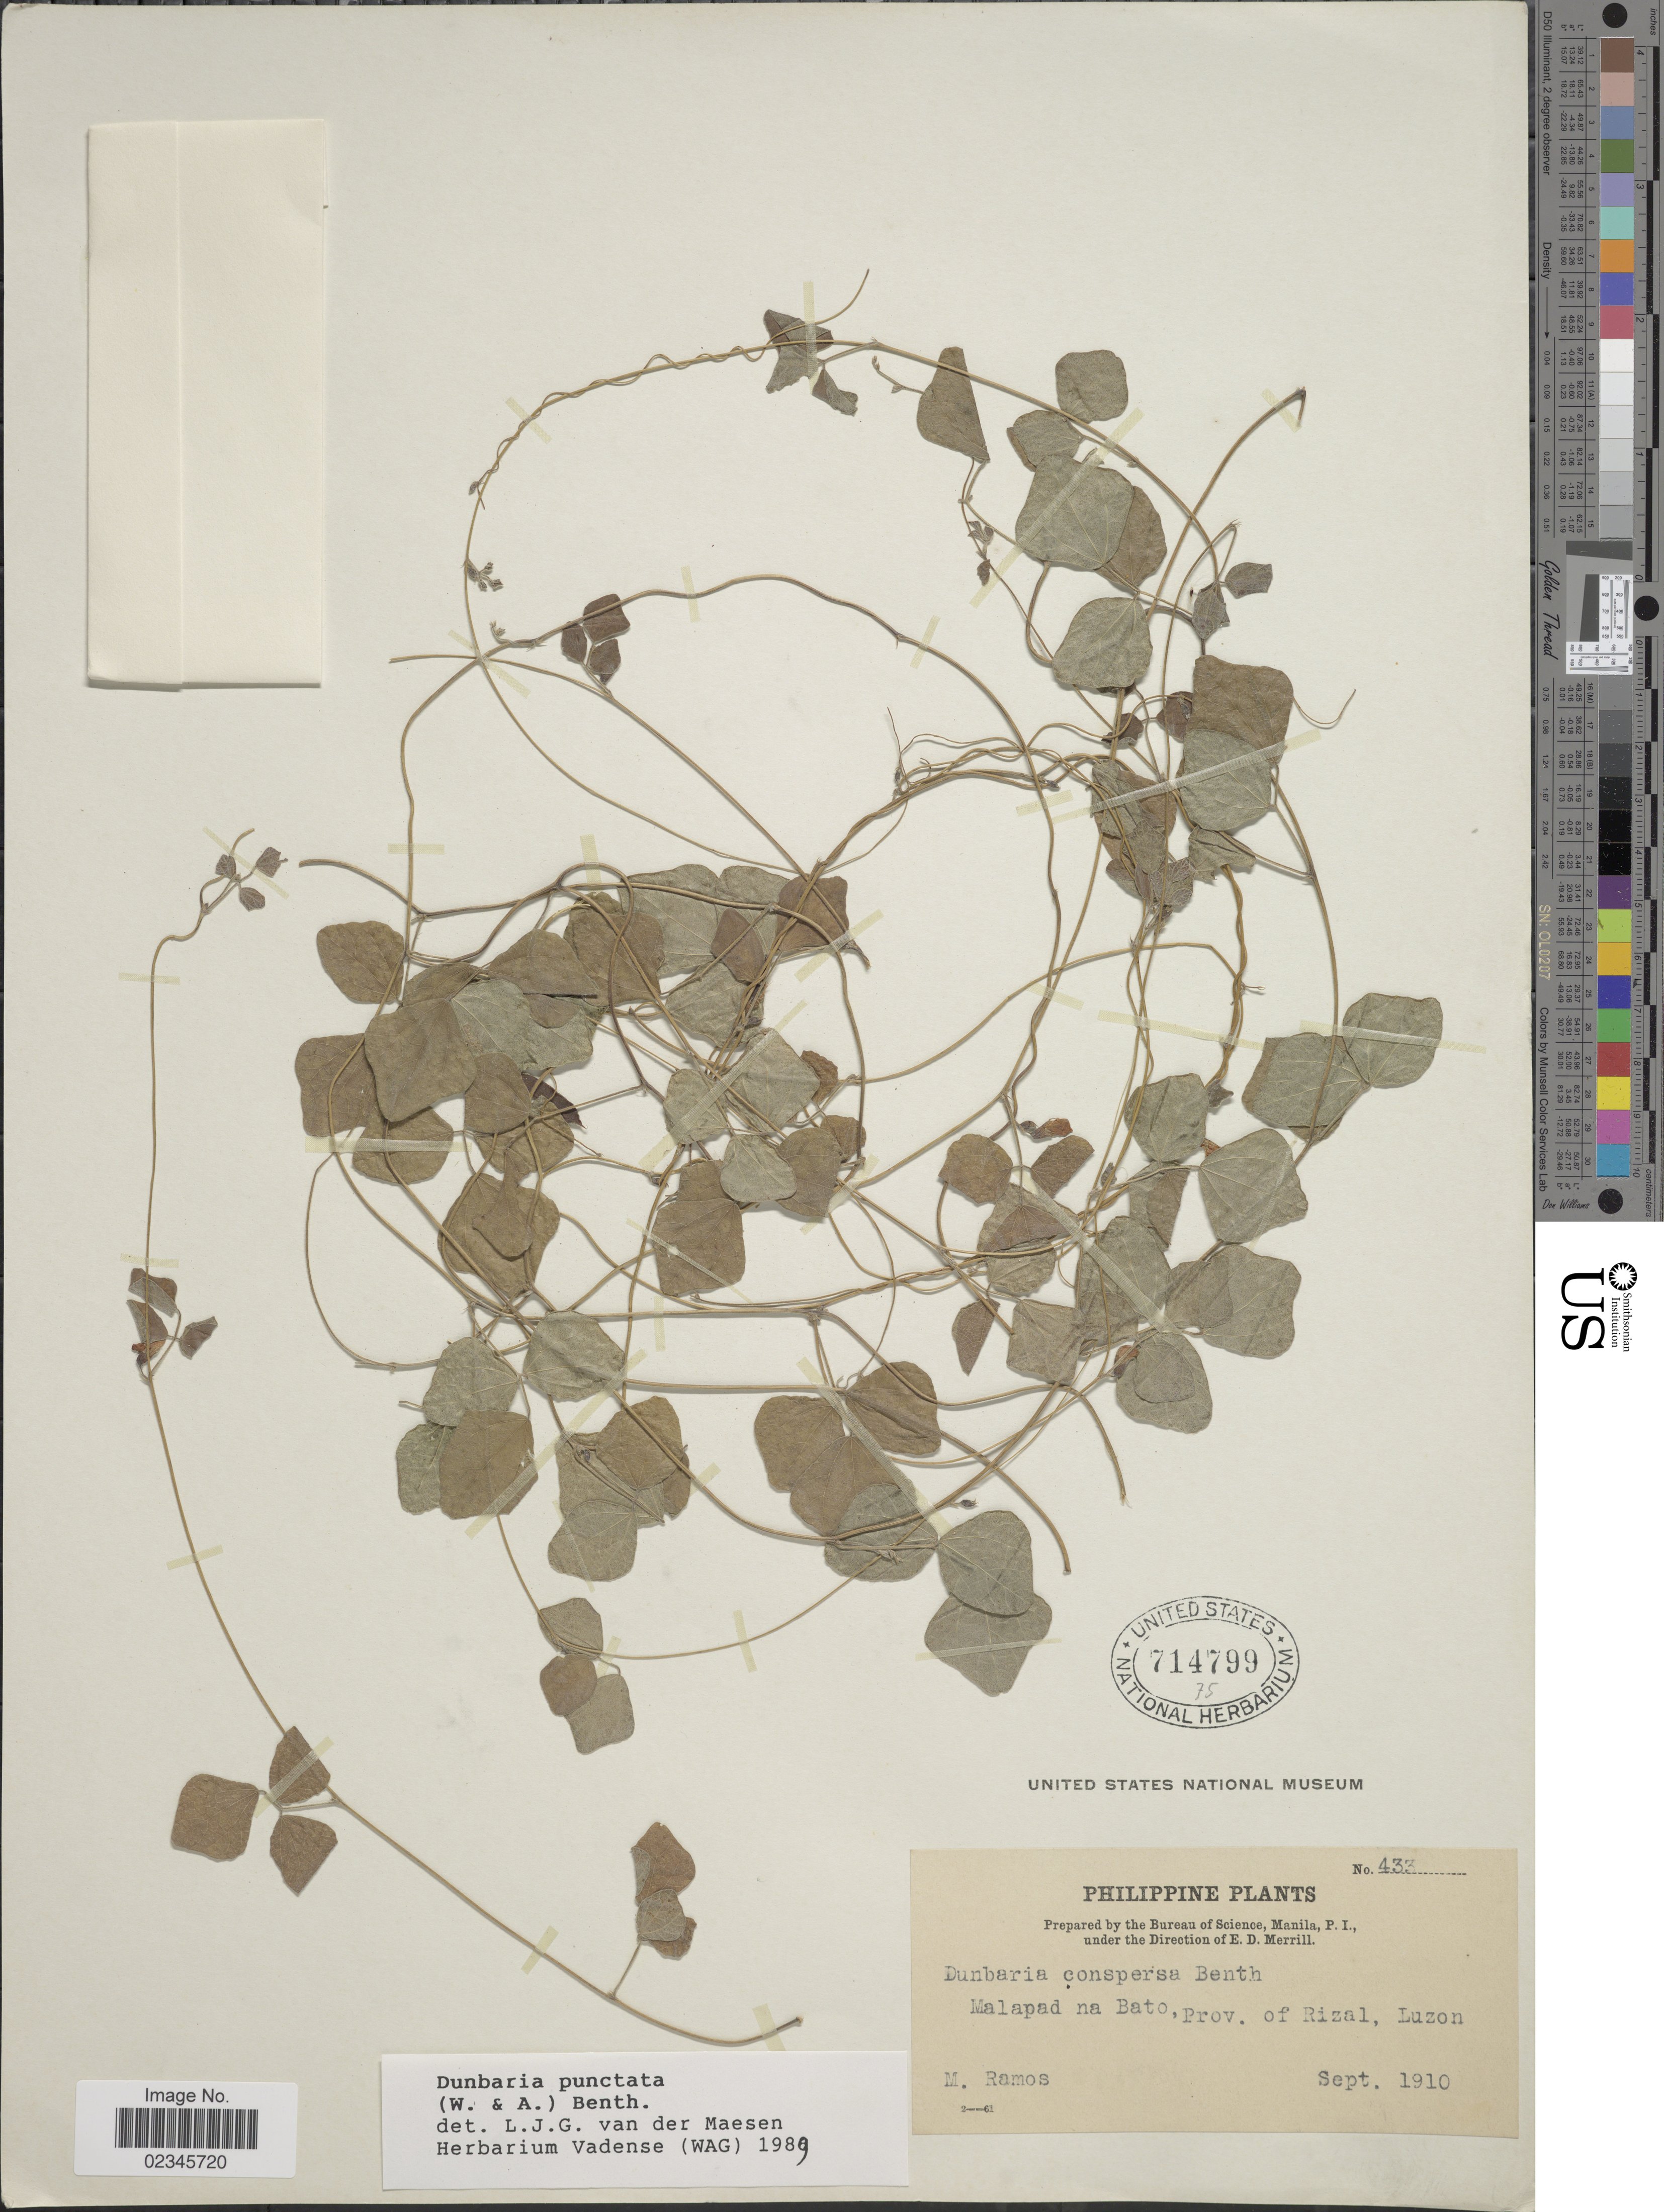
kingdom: Plantae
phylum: Tracheophyta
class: Magnoliopsida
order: Fabales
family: Fabaceae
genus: Dunbaria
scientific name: Dunbaria punctata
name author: (Wight & Arn.) Benth.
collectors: M. Ramos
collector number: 433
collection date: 1910-09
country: Philippines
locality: Malapad na Bato, Prov. of Rizal, Luzon.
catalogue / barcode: US 714799